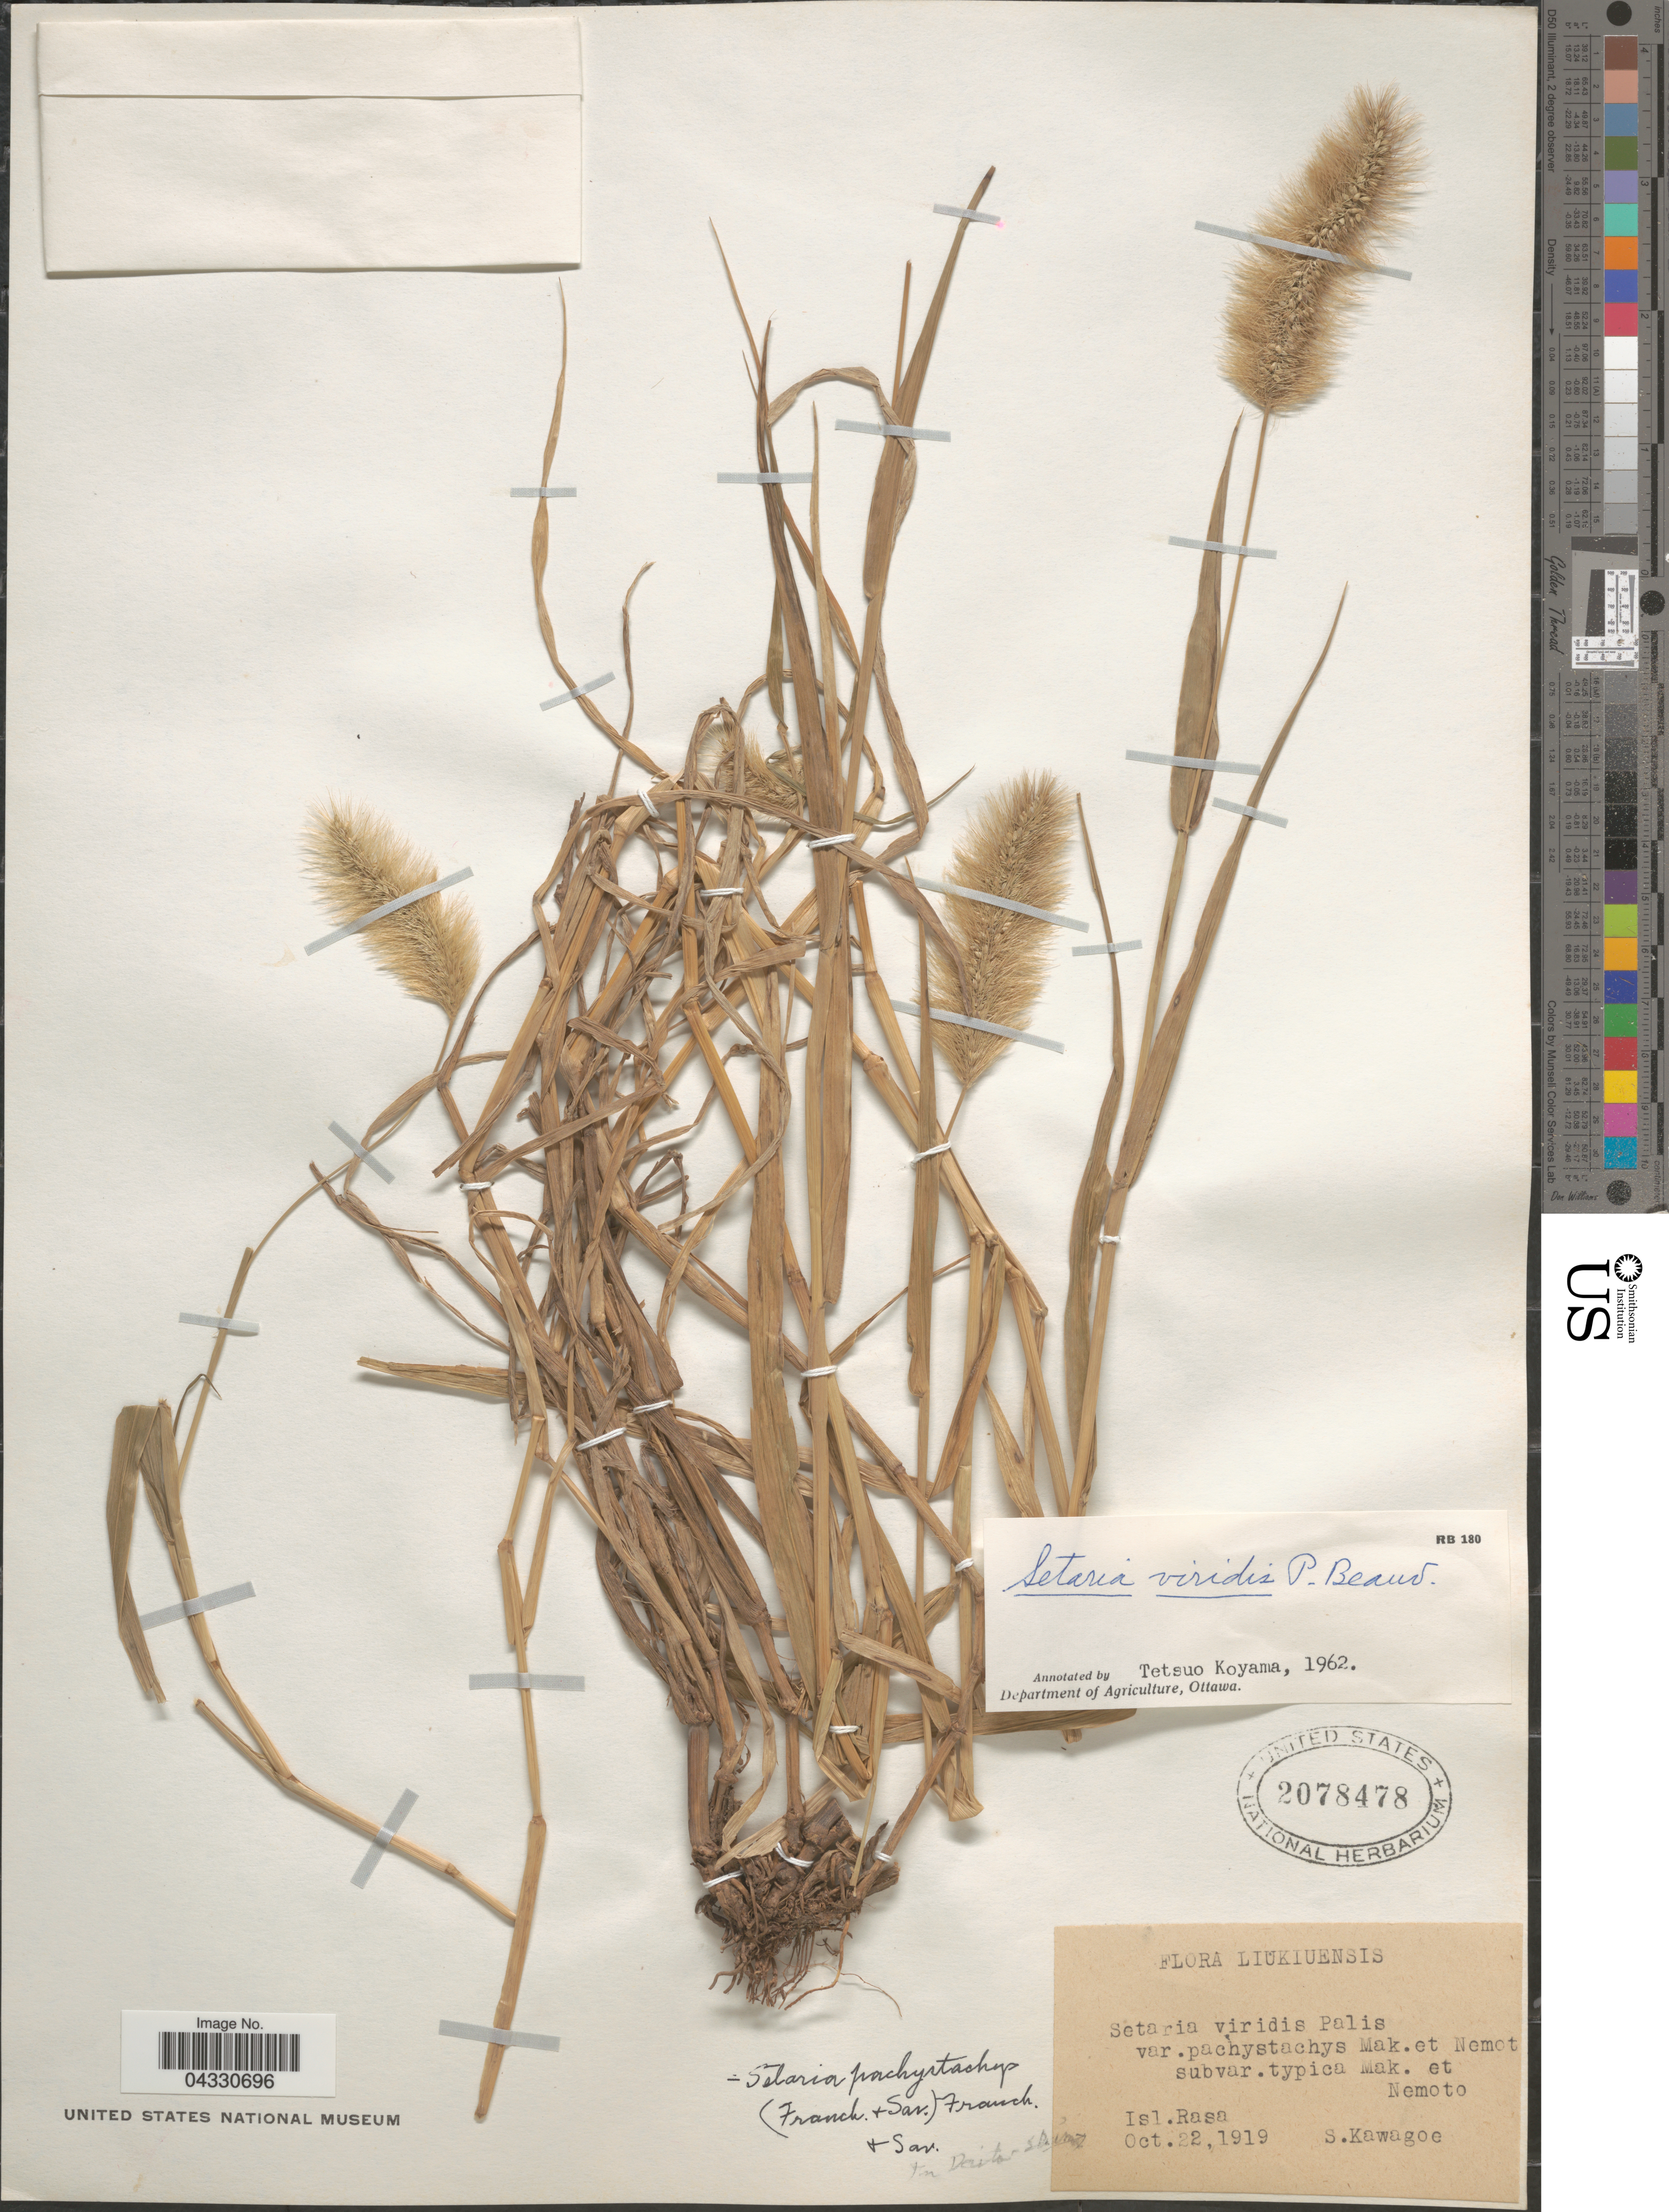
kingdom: Plantae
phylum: Tracheophyta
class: Liliopsida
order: Poales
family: Poaceae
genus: Setaria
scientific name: Setaria viridis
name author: (L.) P. Beauv.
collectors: S. Kawagoe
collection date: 1919-10-22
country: Japan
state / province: Okinawa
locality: Liukiuensis. Isl. Rasa.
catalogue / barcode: US 2078478